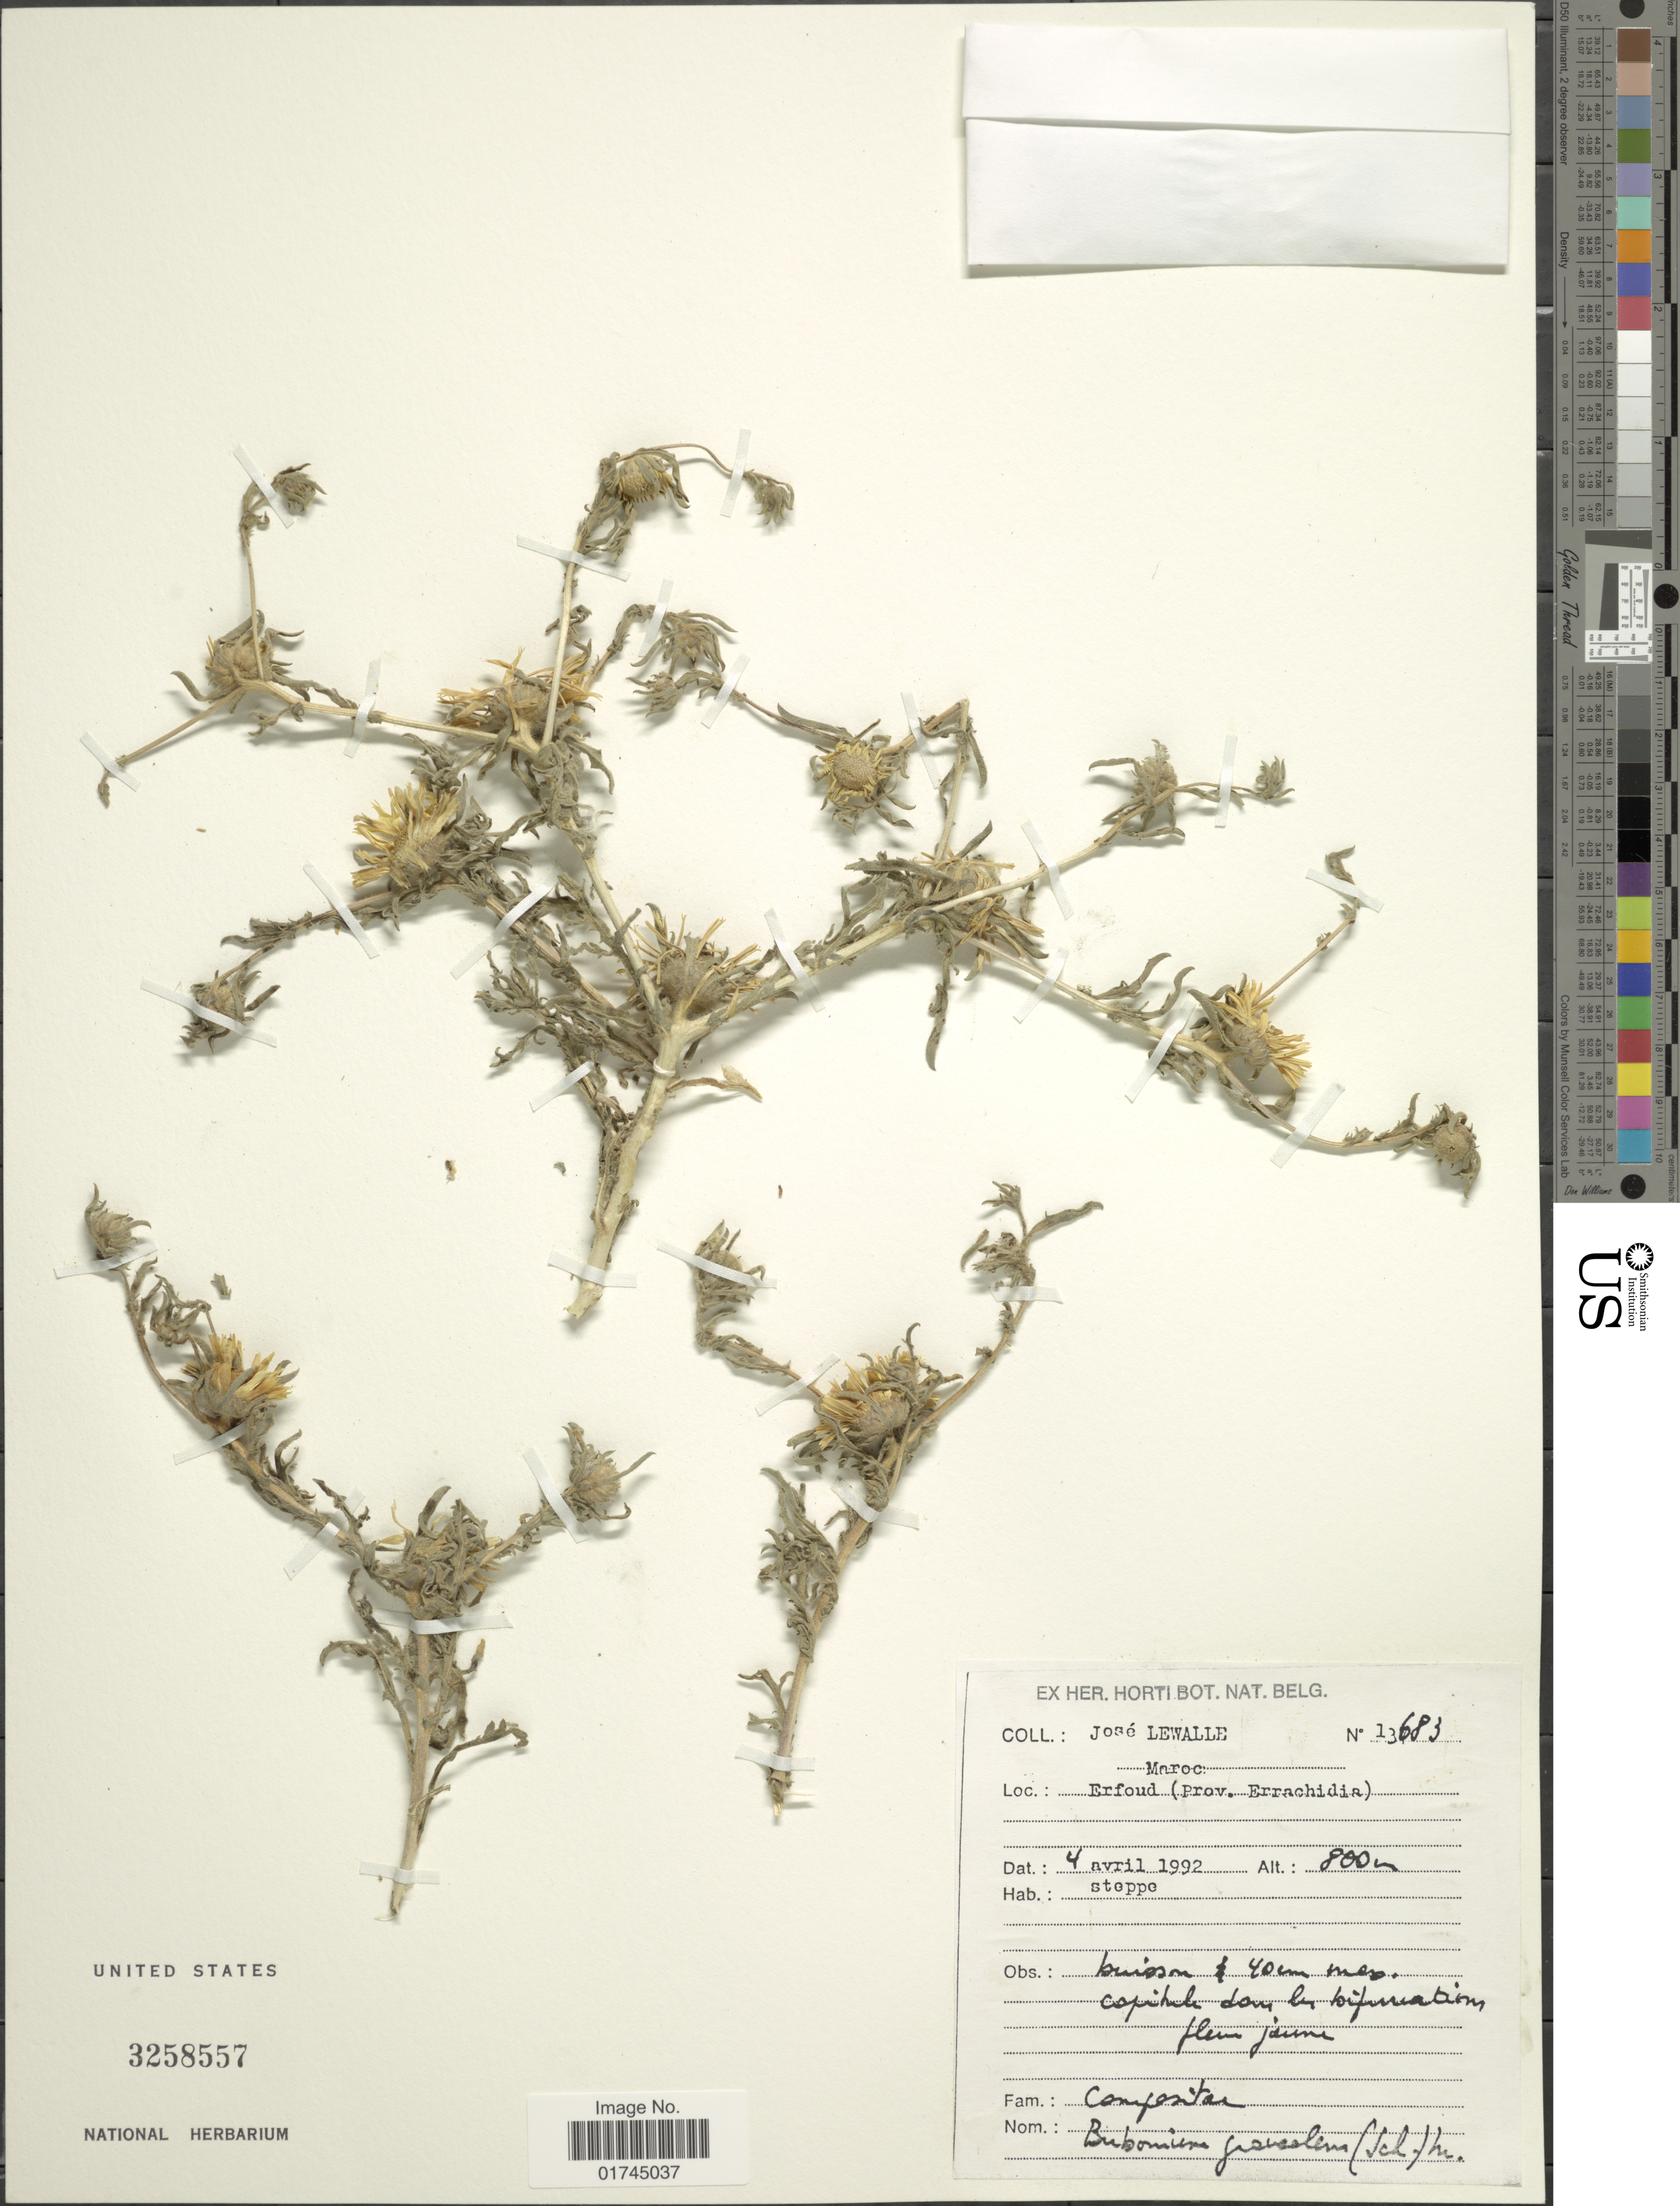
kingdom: Plantae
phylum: Tracheophyta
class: Magnoliopsida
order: Asterales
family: Asteraceae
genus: Nauplius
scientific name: Nauplius graveolens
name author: (Forssk.) Wiklund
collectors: J. Lewalle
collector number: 13683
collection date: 1992-04-04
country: Morocco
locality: Erfoud (Prov. Errachidia).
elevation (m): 800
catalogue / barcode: US 3258557